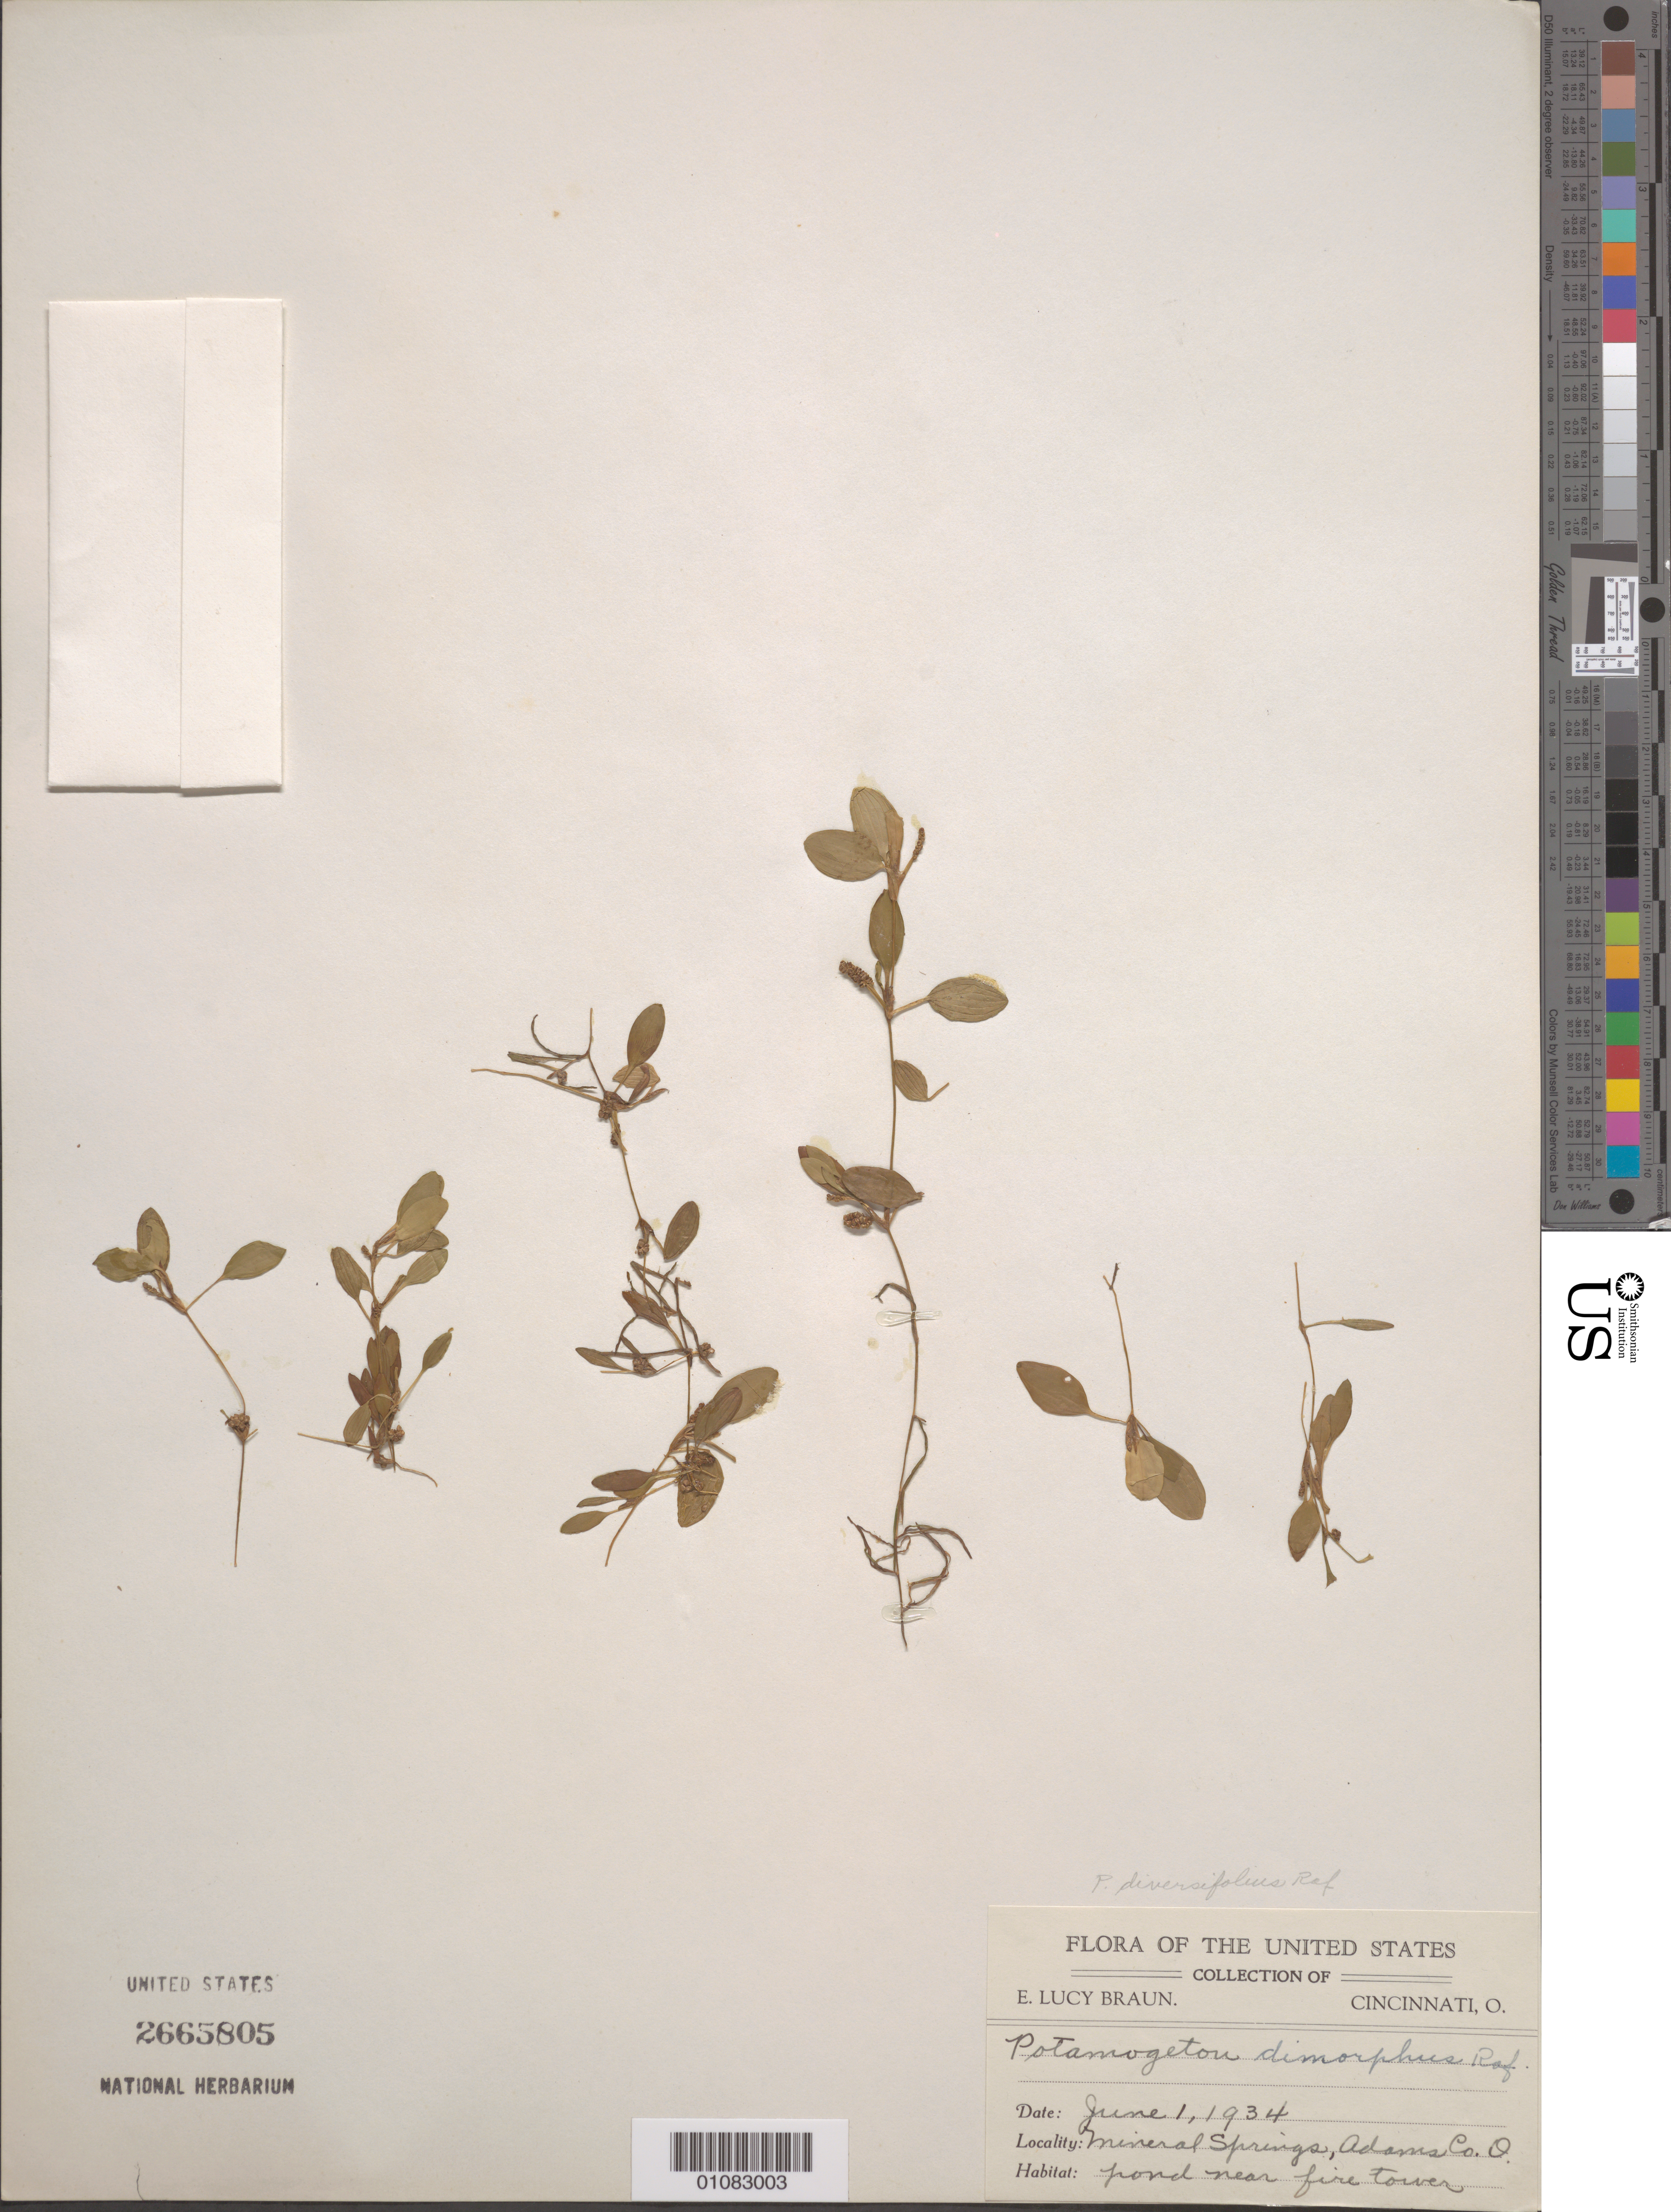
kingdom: Plantae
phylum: Tracheophyta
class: Liliopsida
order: Alismatales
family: Potamogetonaceae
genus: Potamogeton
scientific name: Potamogeton diversifolius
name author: Raf.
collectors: E. L. Braun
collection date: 1934-06-01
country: United States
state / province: Ohio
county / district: Adams County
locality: Mineral Springs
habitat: Pond near fire tower.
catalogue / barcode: US 2665805